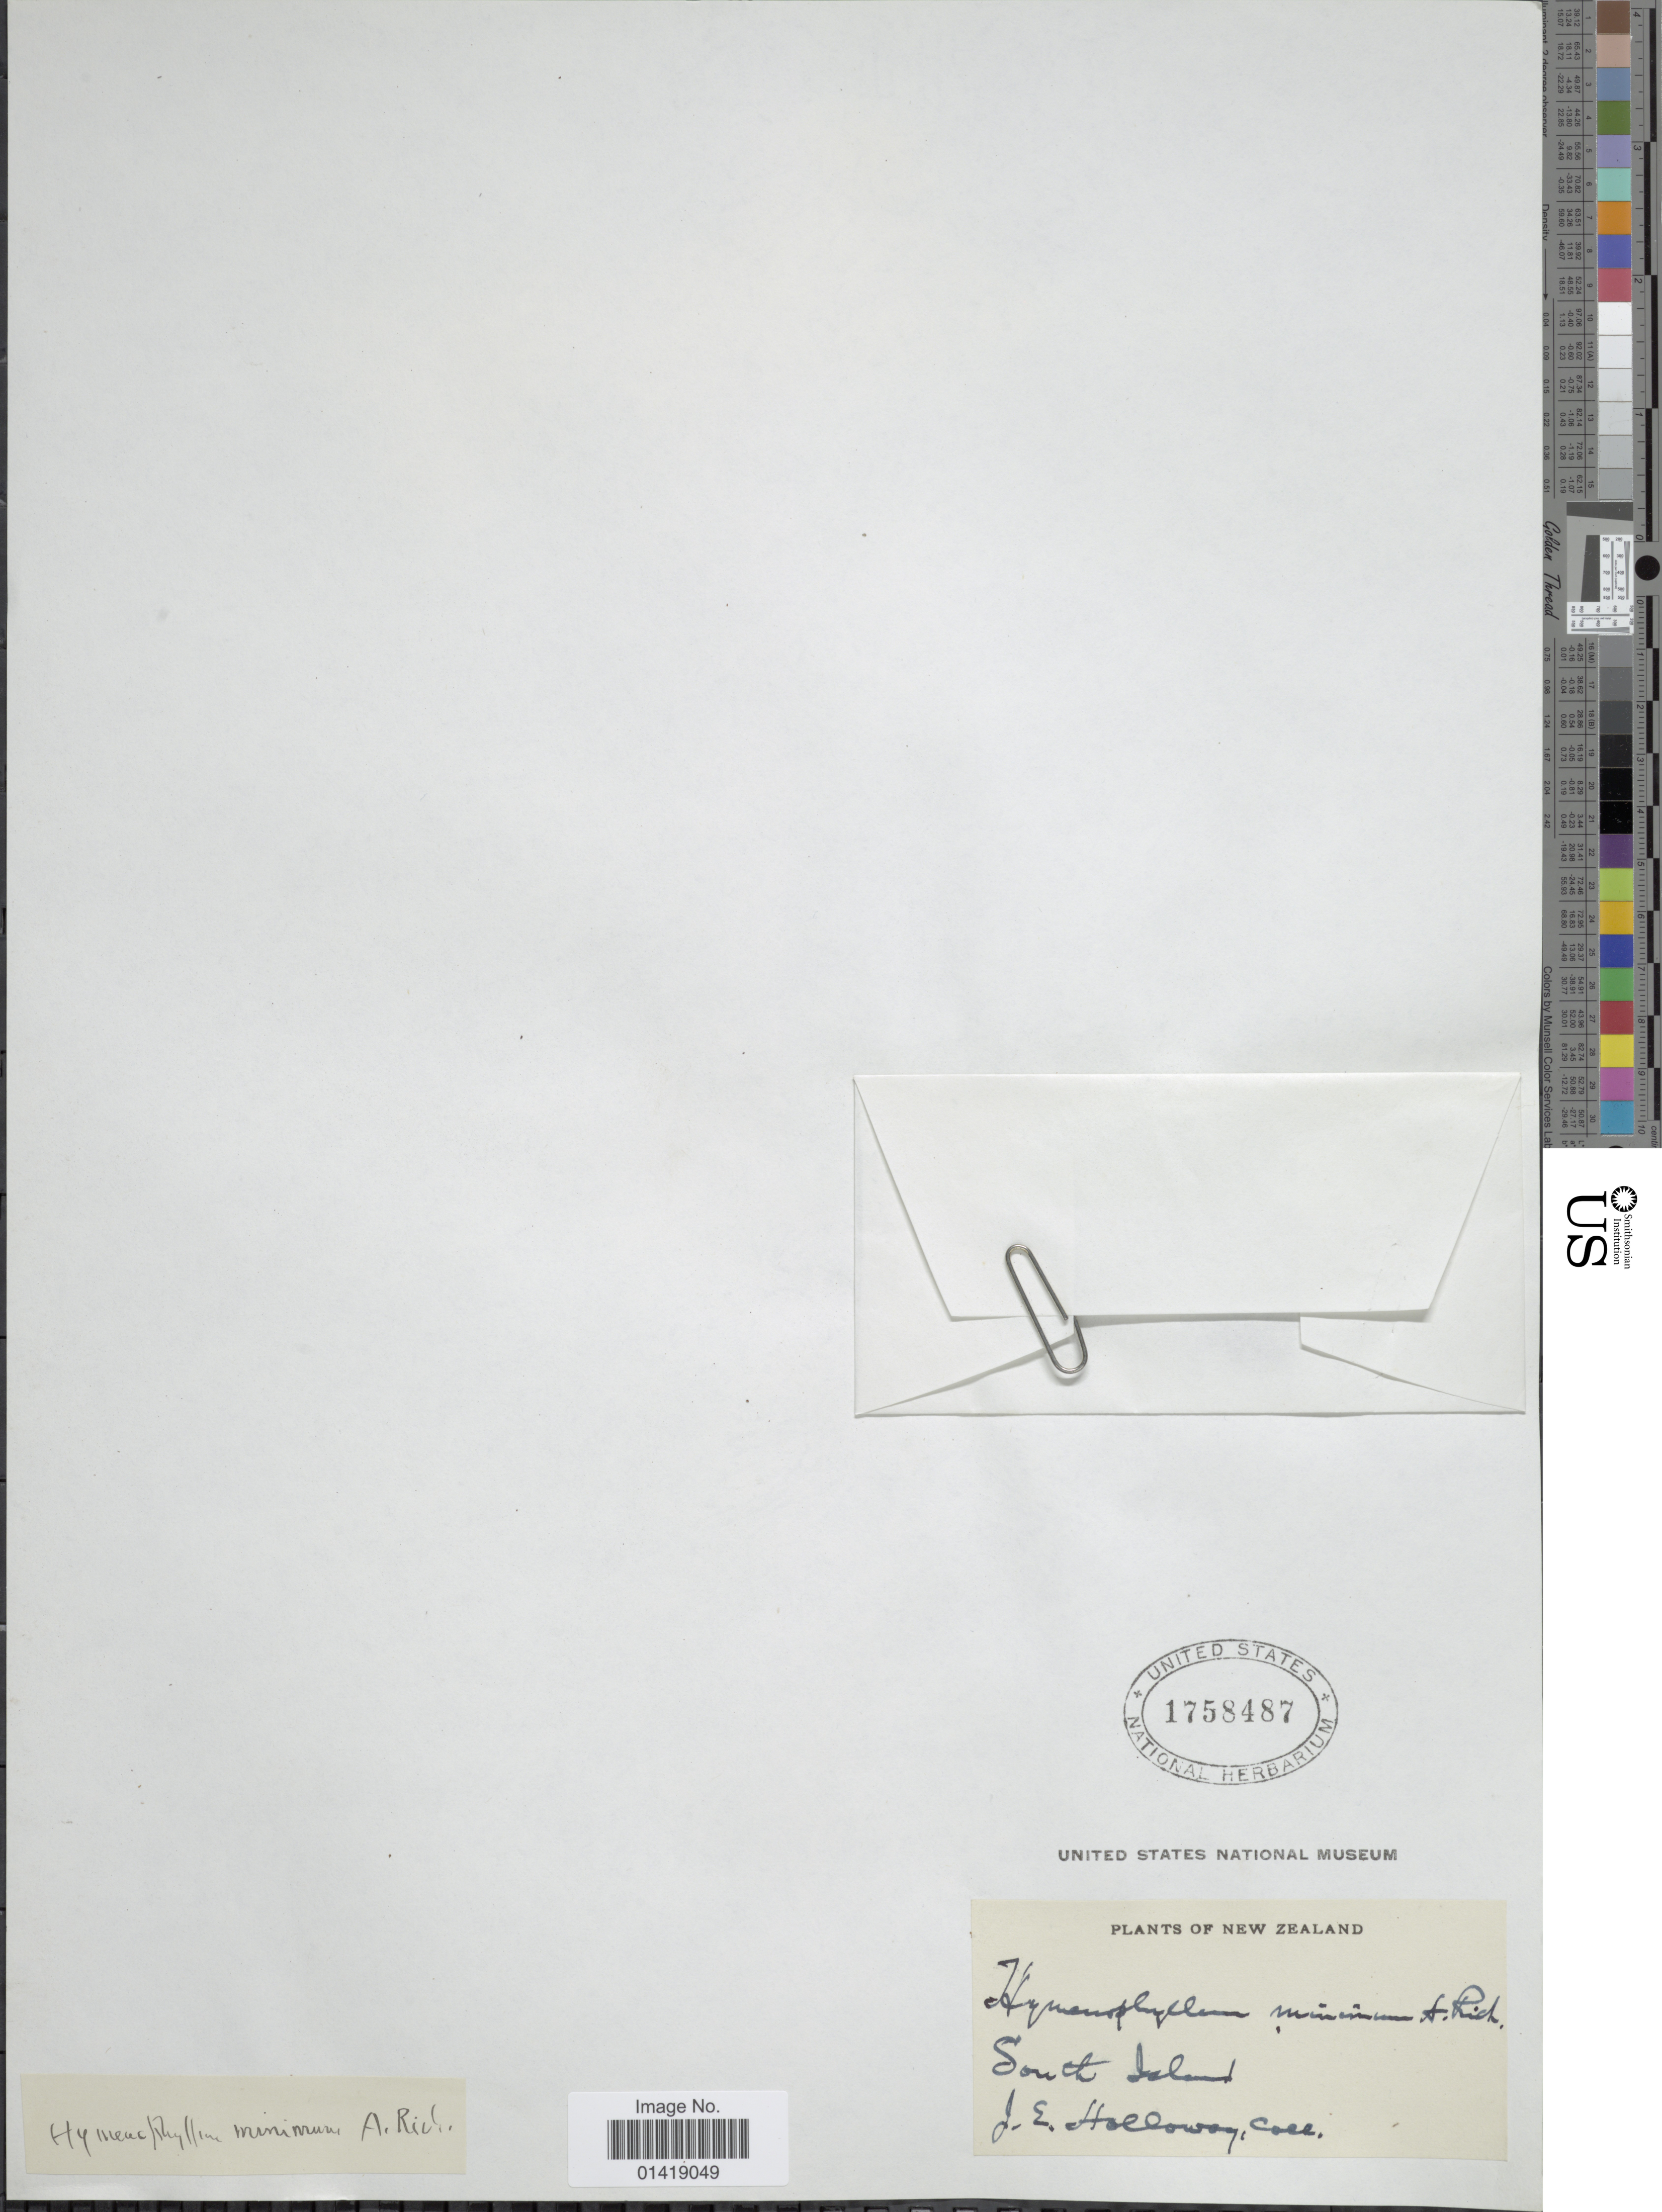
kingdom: Plantae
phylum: Tracheophyta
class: Polypodiopsida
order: Hymenophyllales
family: Hymenophyllaceae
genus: Hymenophyllum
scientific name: Hymenophyllum minimum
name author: A. Rich.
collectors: J. Holloway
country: New Zealand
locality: South Island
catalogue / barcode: US 1758487